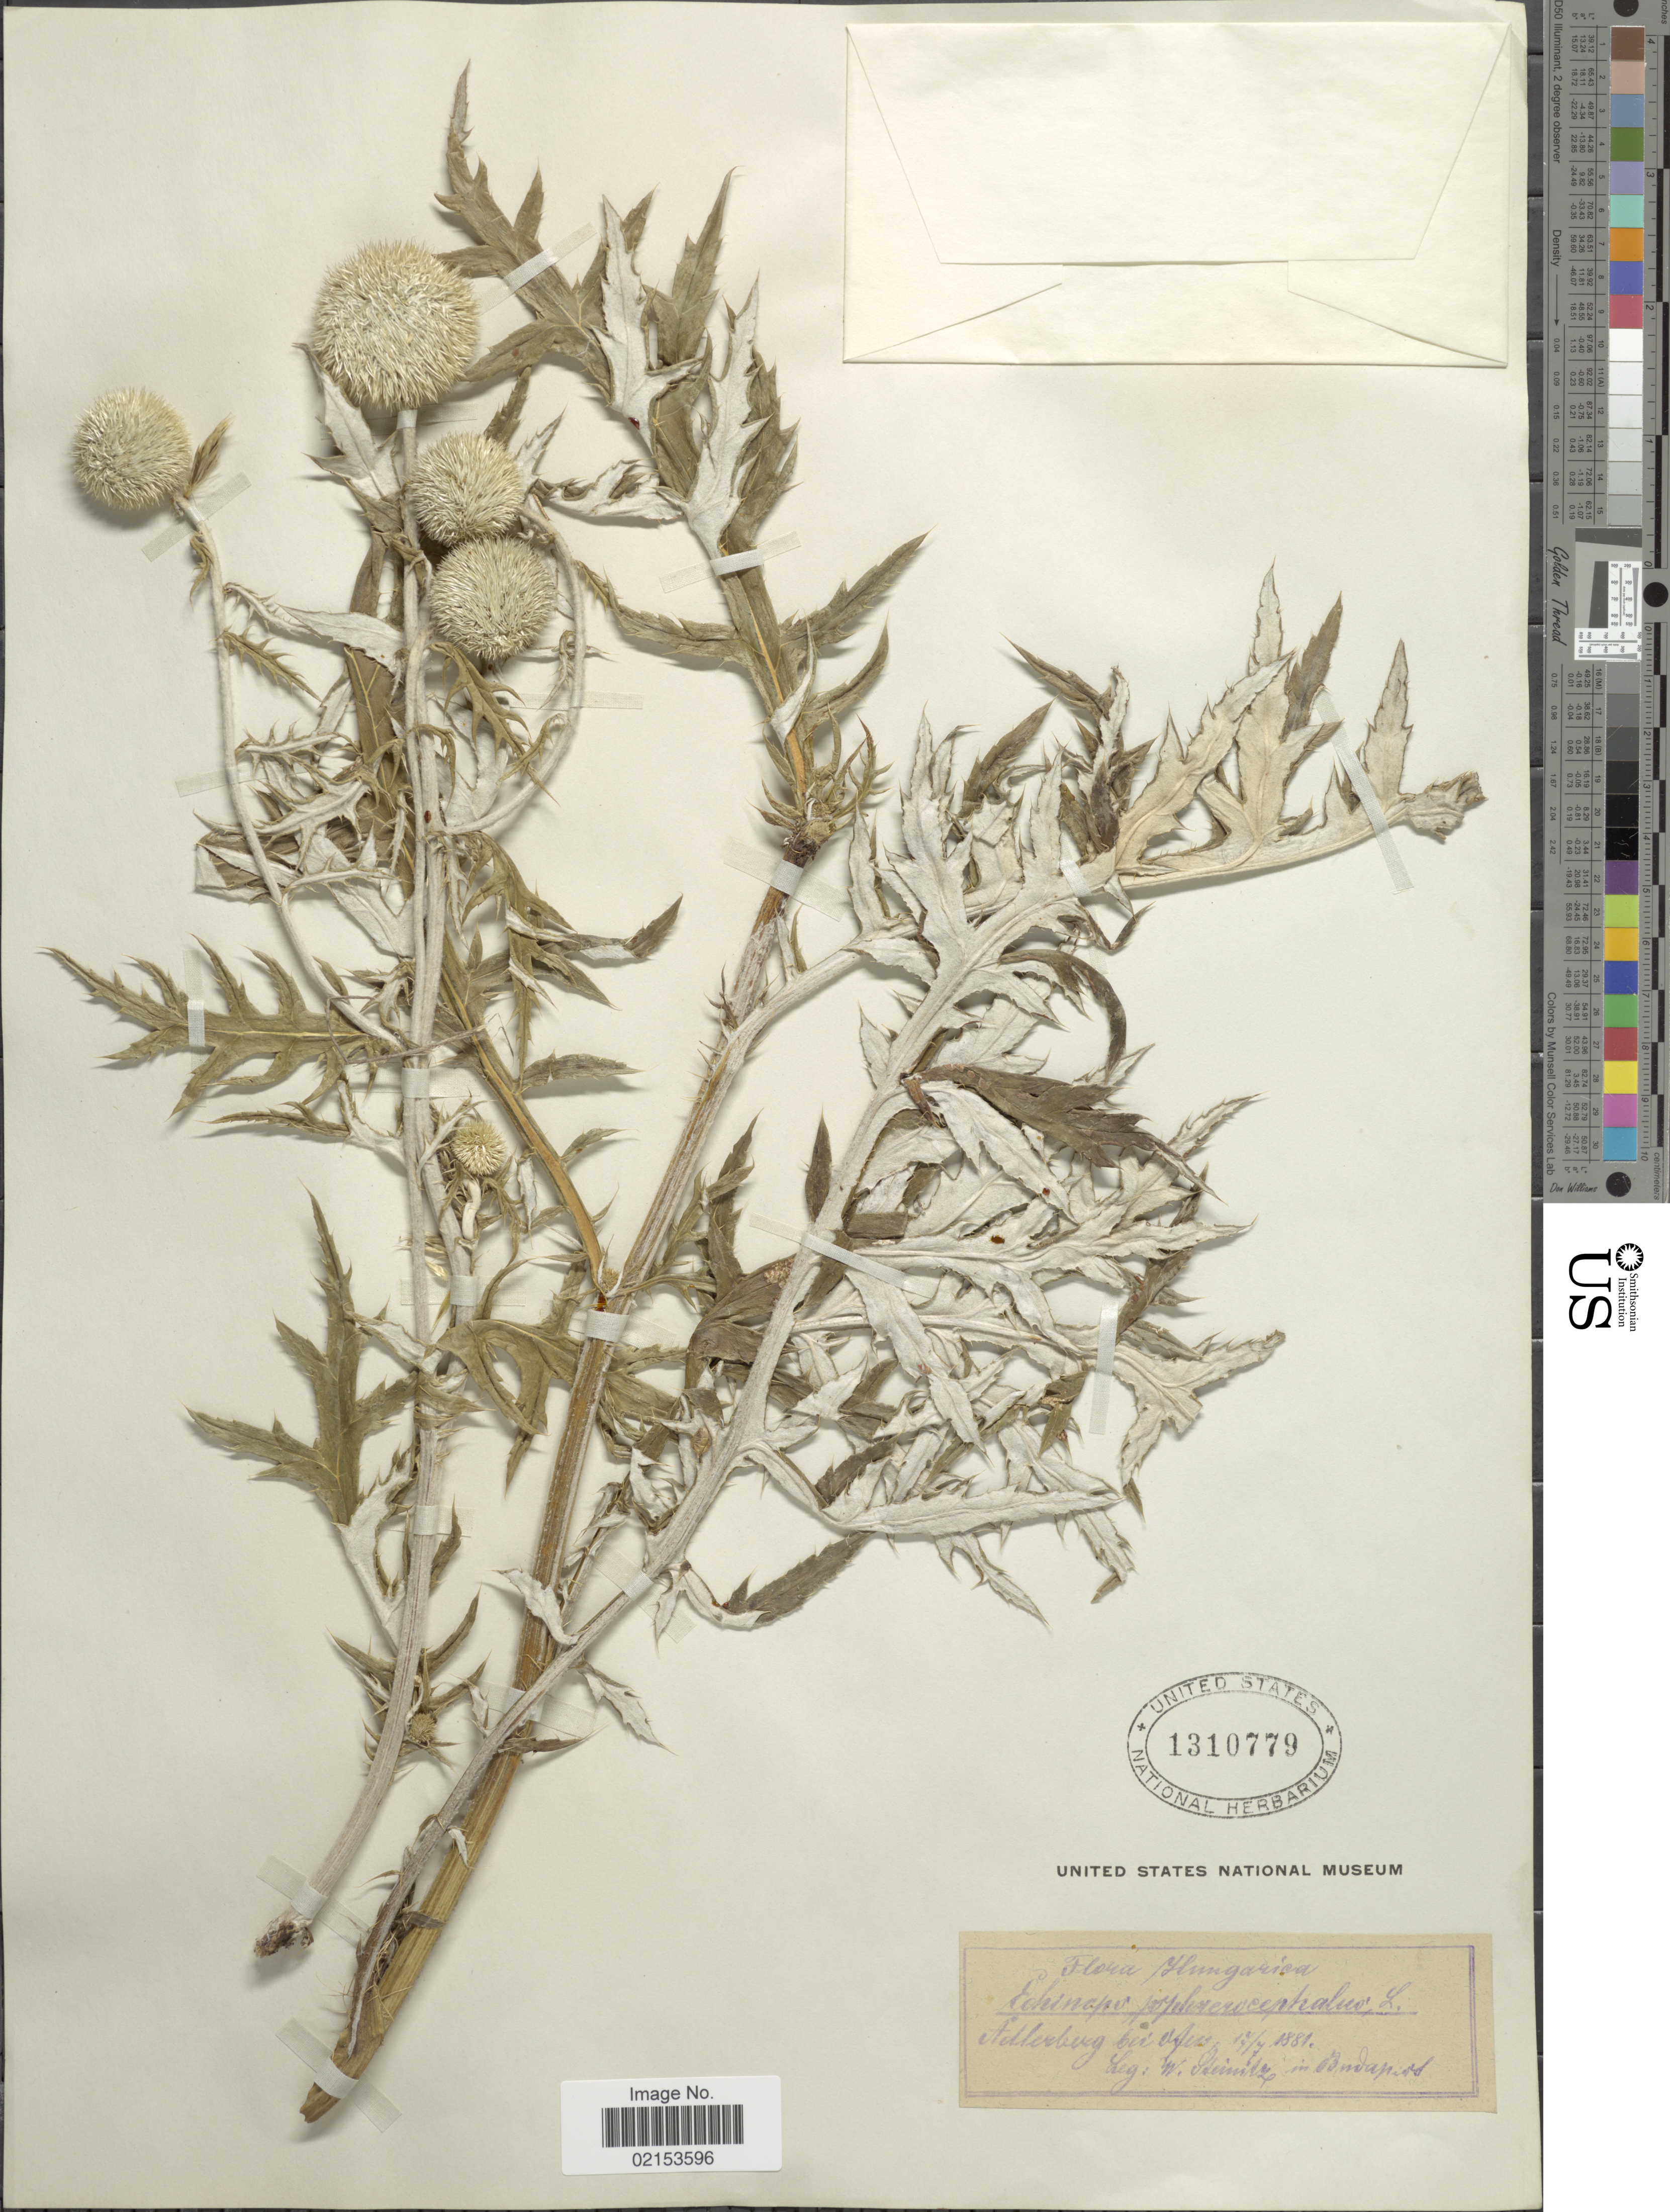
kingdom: Plantae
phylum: Tracheophyta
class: Magnoliopsida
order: Asterales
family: Asteraceae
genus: Echinops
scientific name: Echinops sphaerocephalus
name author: L.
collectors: W. Steinitz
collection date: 1881-07-17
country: Hungary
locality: Adlerberg bei Ofers [interpreted]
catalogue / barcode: US 1310779